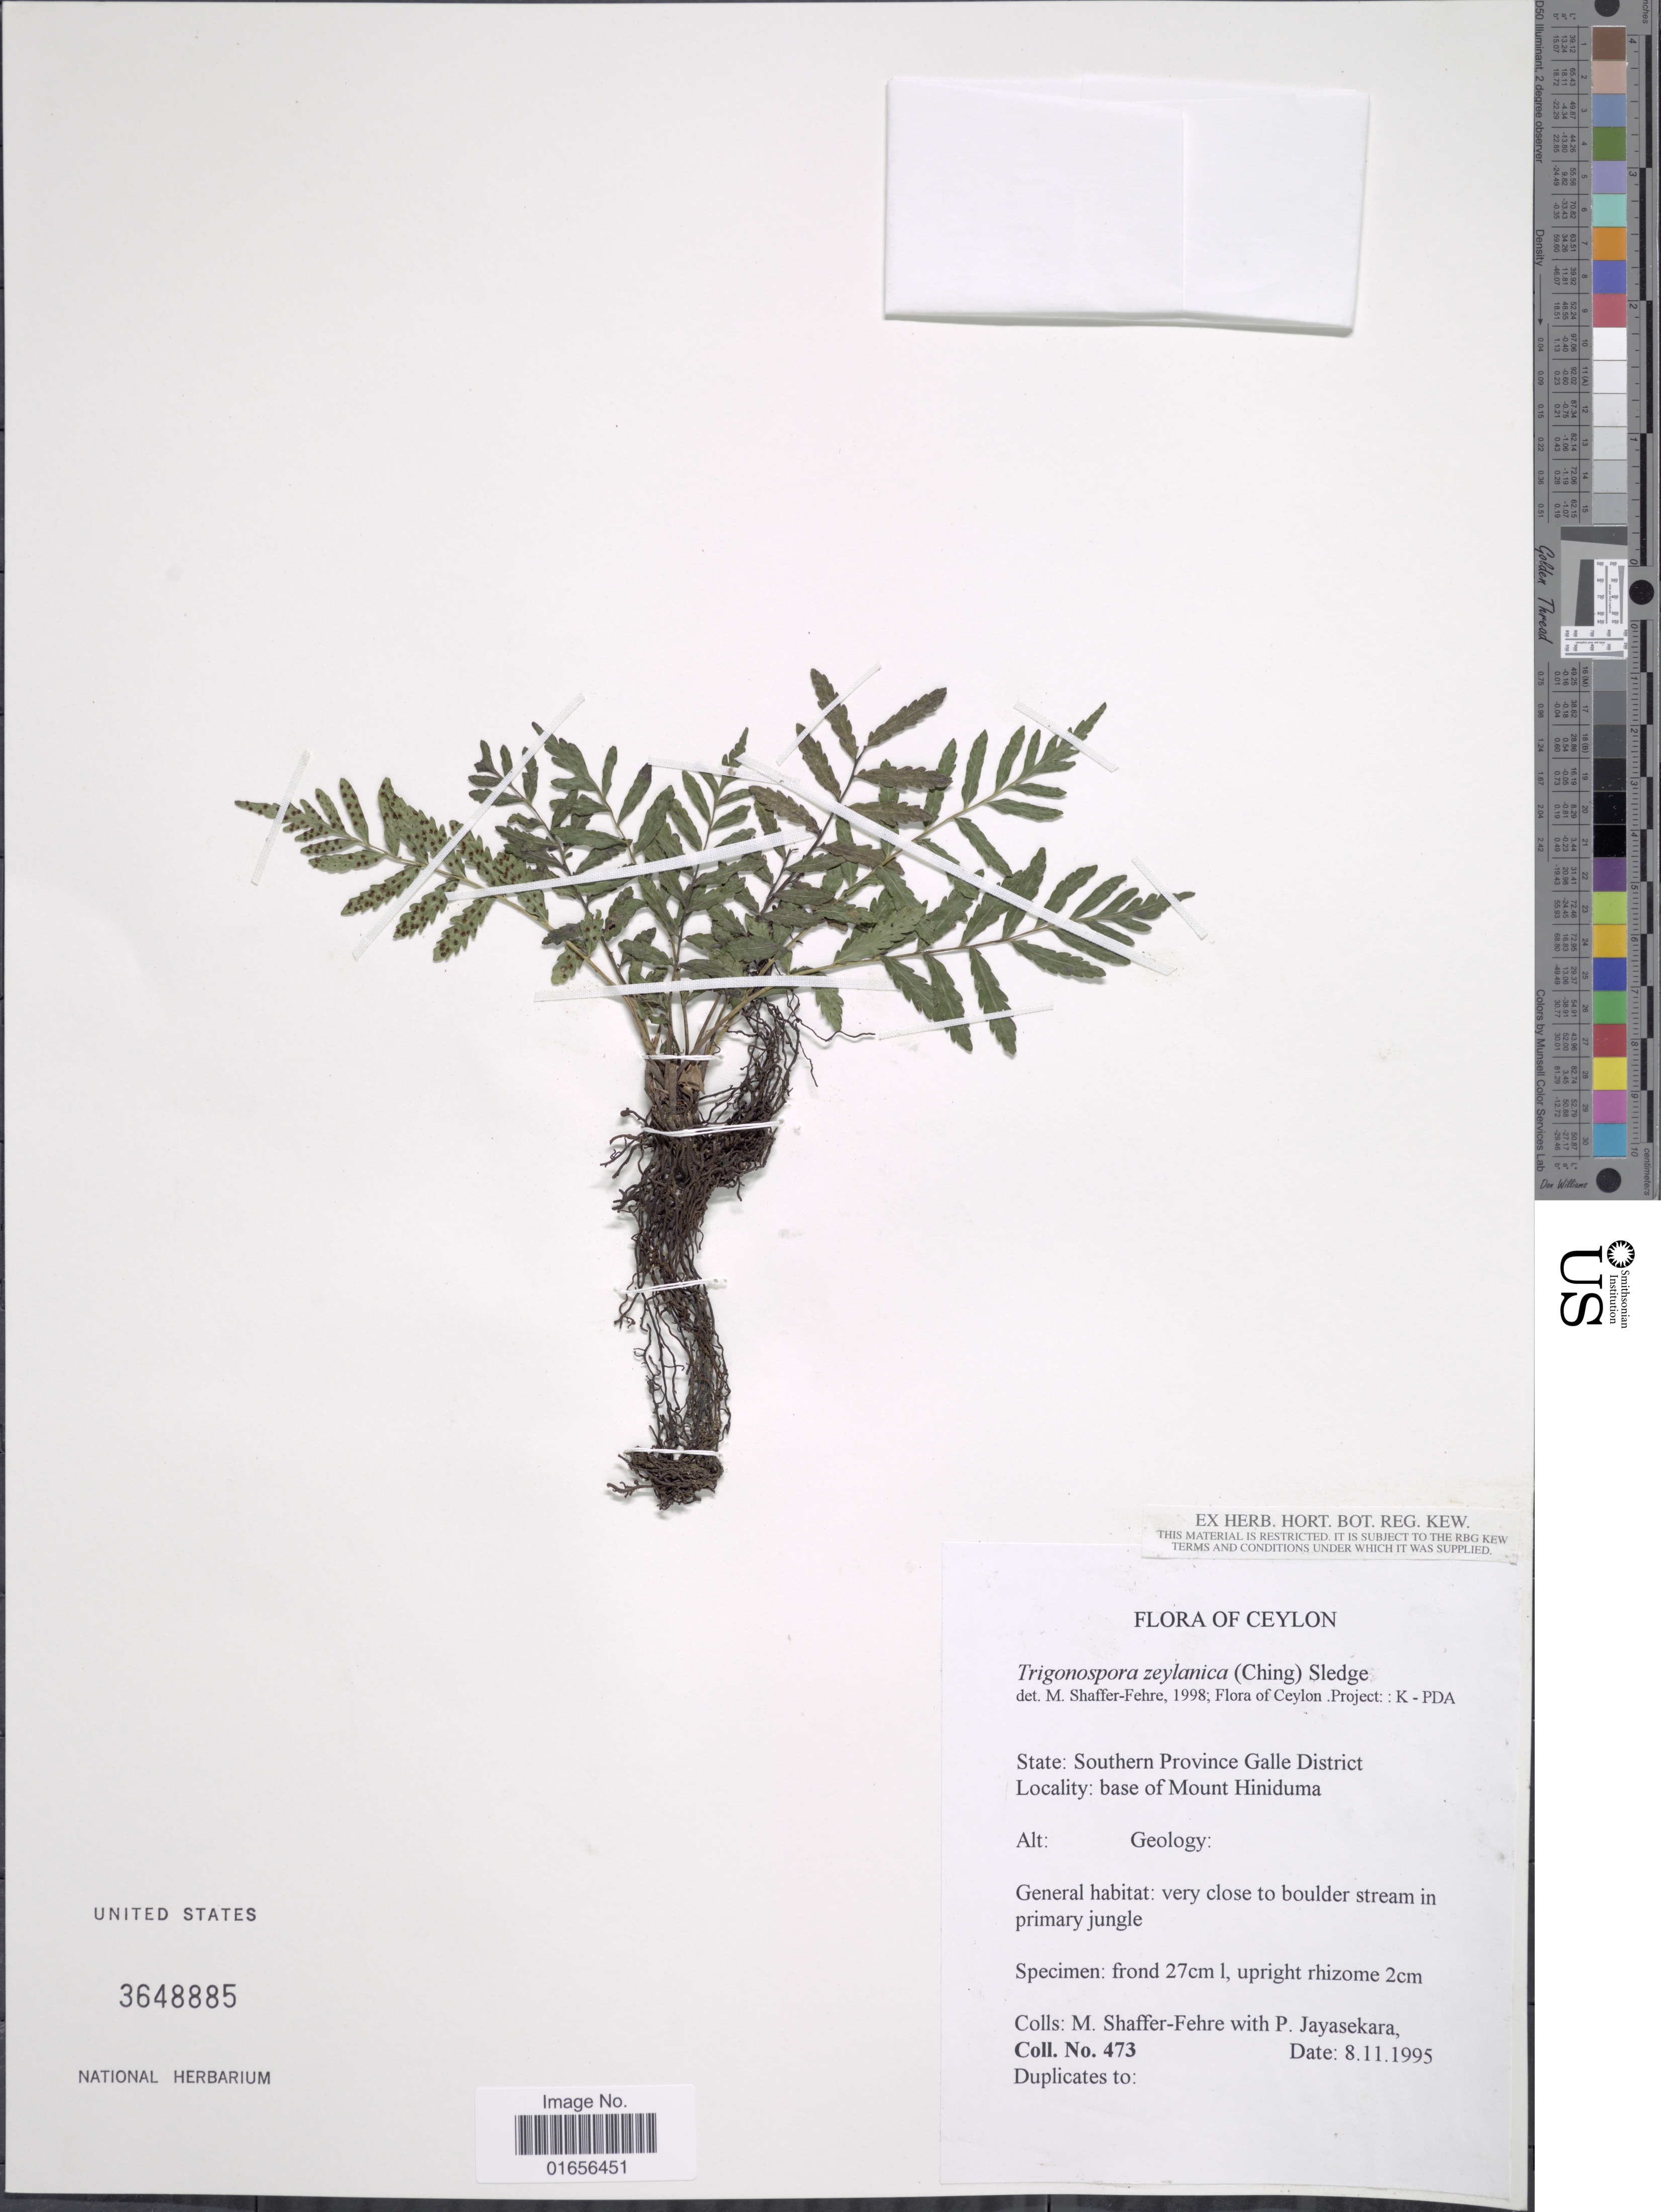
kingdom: Plantae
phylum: Tracheophyta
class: Polypodiopsida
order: Polypodiales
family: Thelypteridaceae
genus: Trigonospora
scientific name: Trigonospora zeylanica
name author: (Ching) Sledge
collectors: M. Shaffer-Fehre & P. Jayasekera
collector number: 473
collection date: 1995-11-08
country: Sri Lanka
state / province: Southern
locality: Ceylon, Southern Procine Galle Districy, Base of Mount Hiniduma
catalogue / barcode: US 3648885